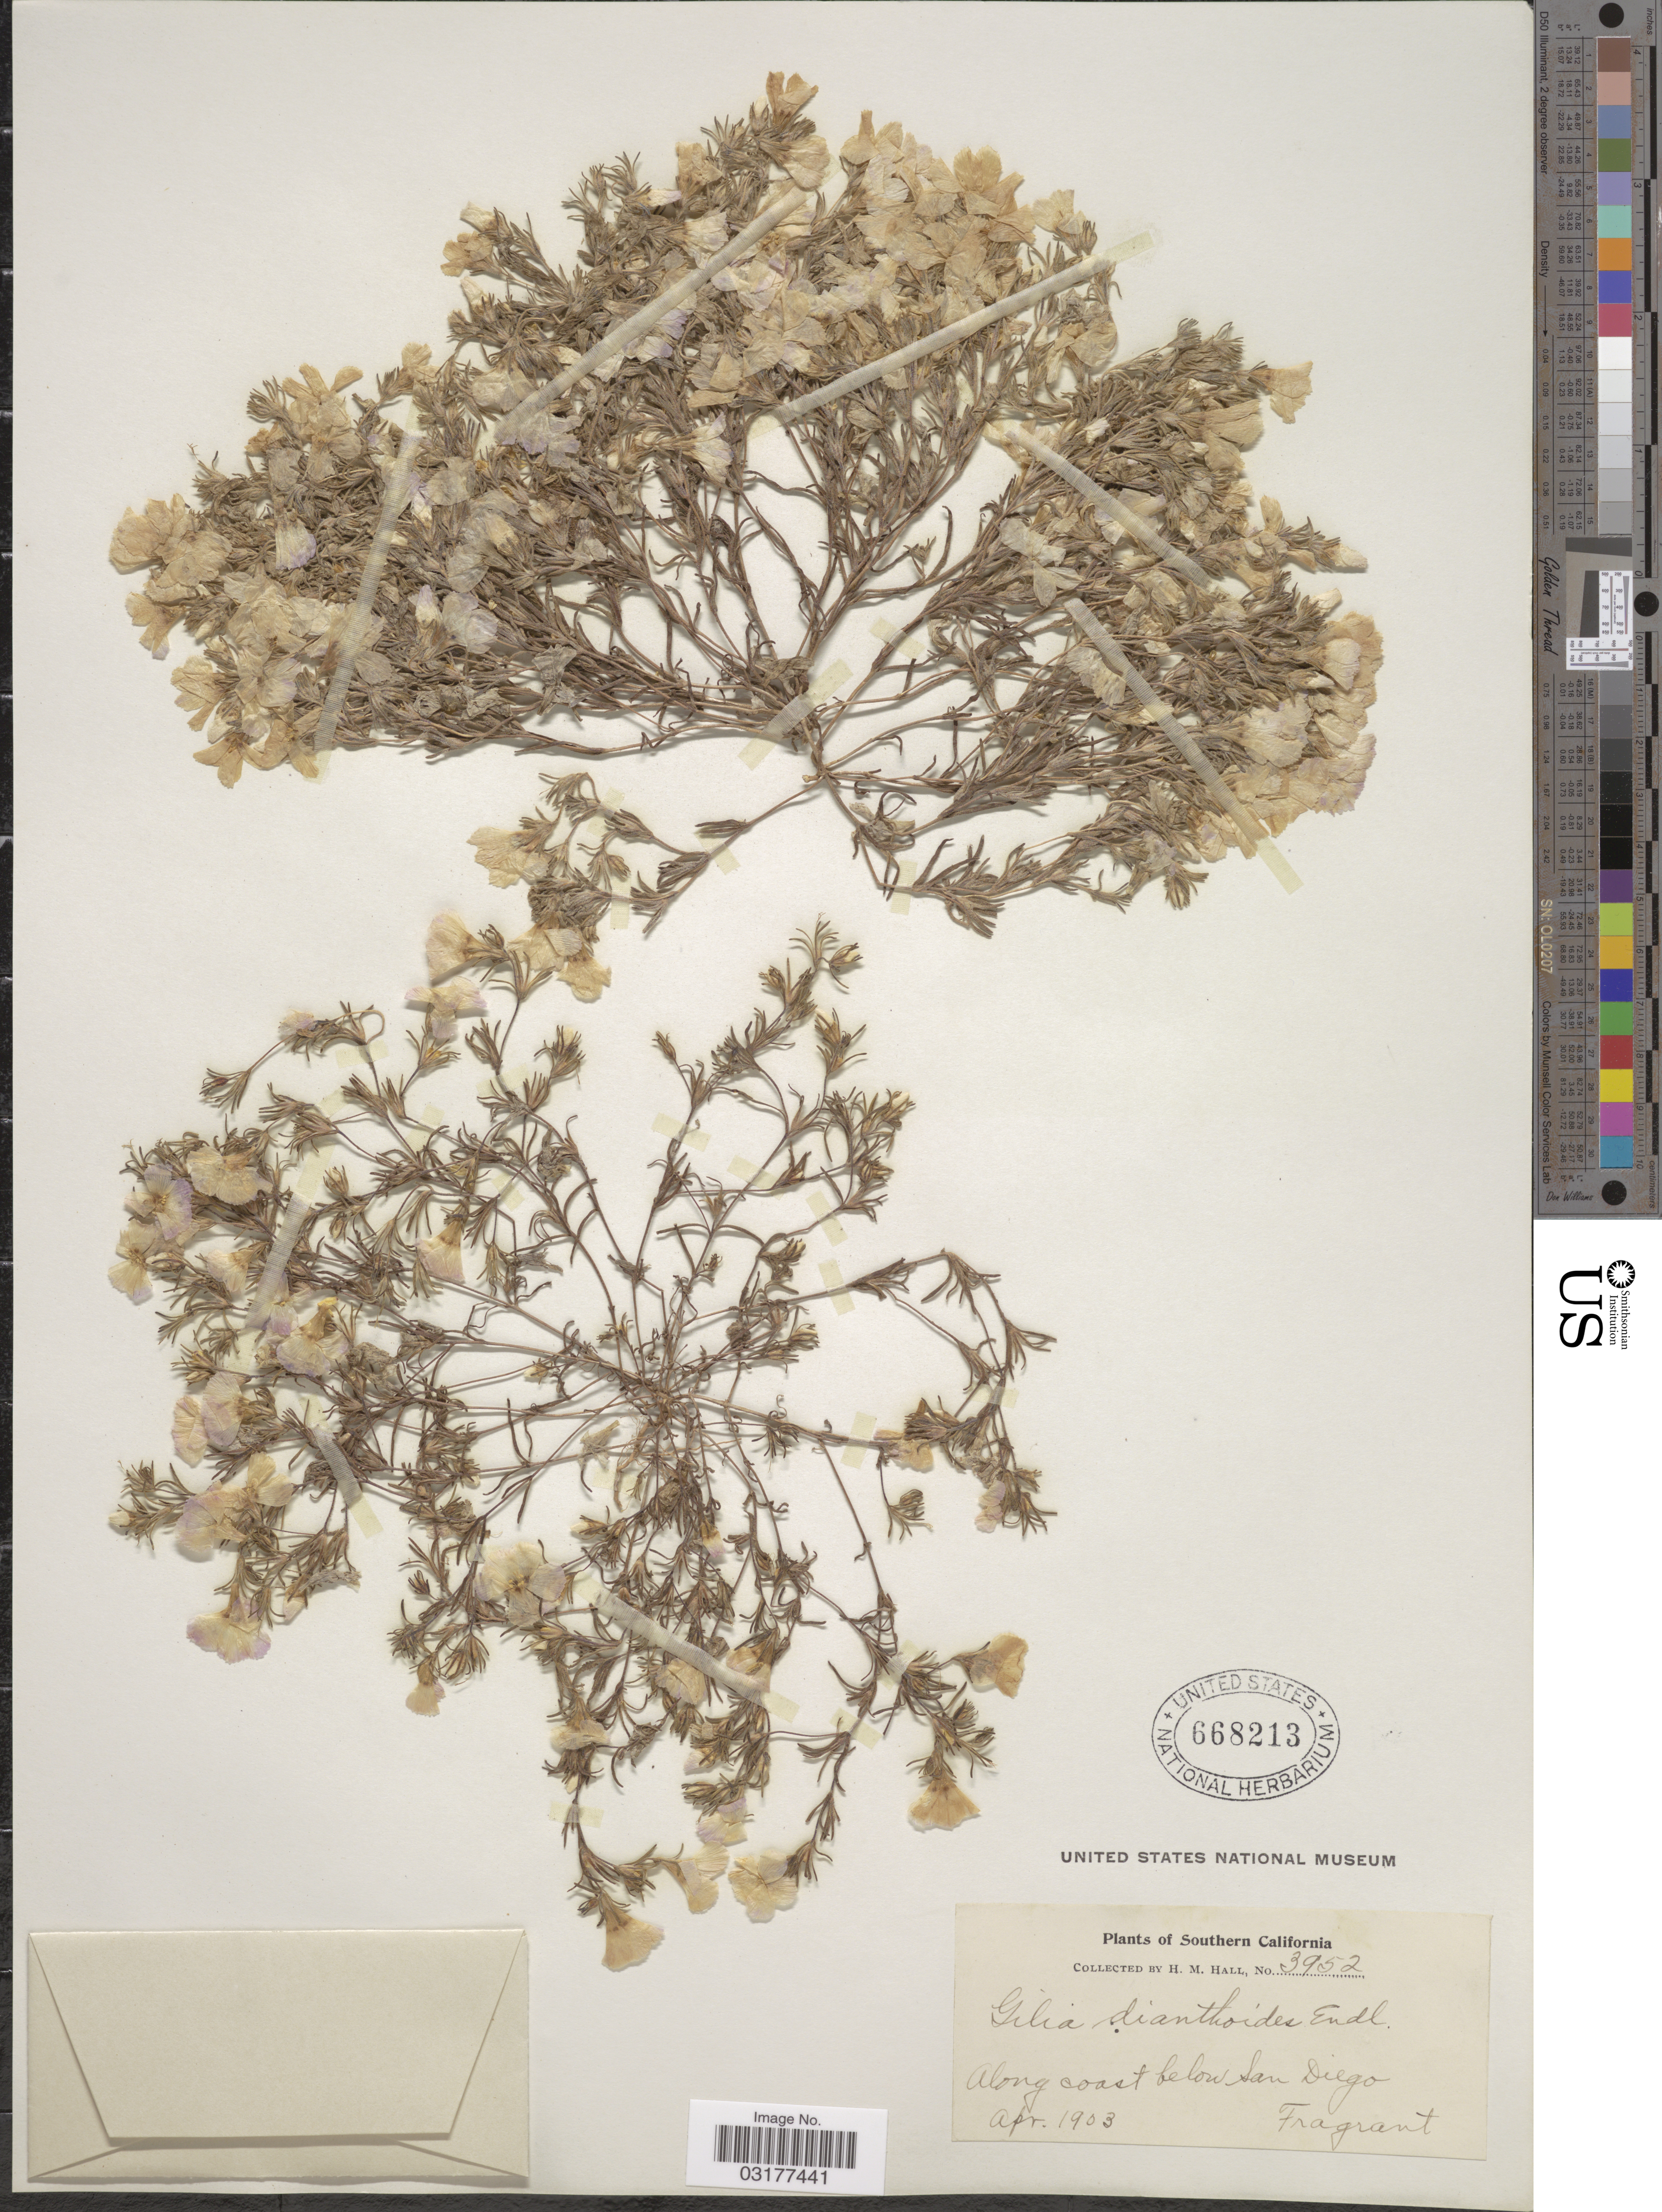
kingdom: Plantae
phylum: Tracheophyta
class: Magnoliopsida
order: Ericales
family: Polemoniaceae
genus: Linanthus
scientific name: Linanthus dianthiflorus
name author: (Benth.) Greene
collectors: H. M. Hall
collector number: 3952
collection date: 1903-04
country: United States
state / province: California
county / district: San Diego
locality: Southern California. Along coast below San Diego.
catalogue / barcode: US 668213